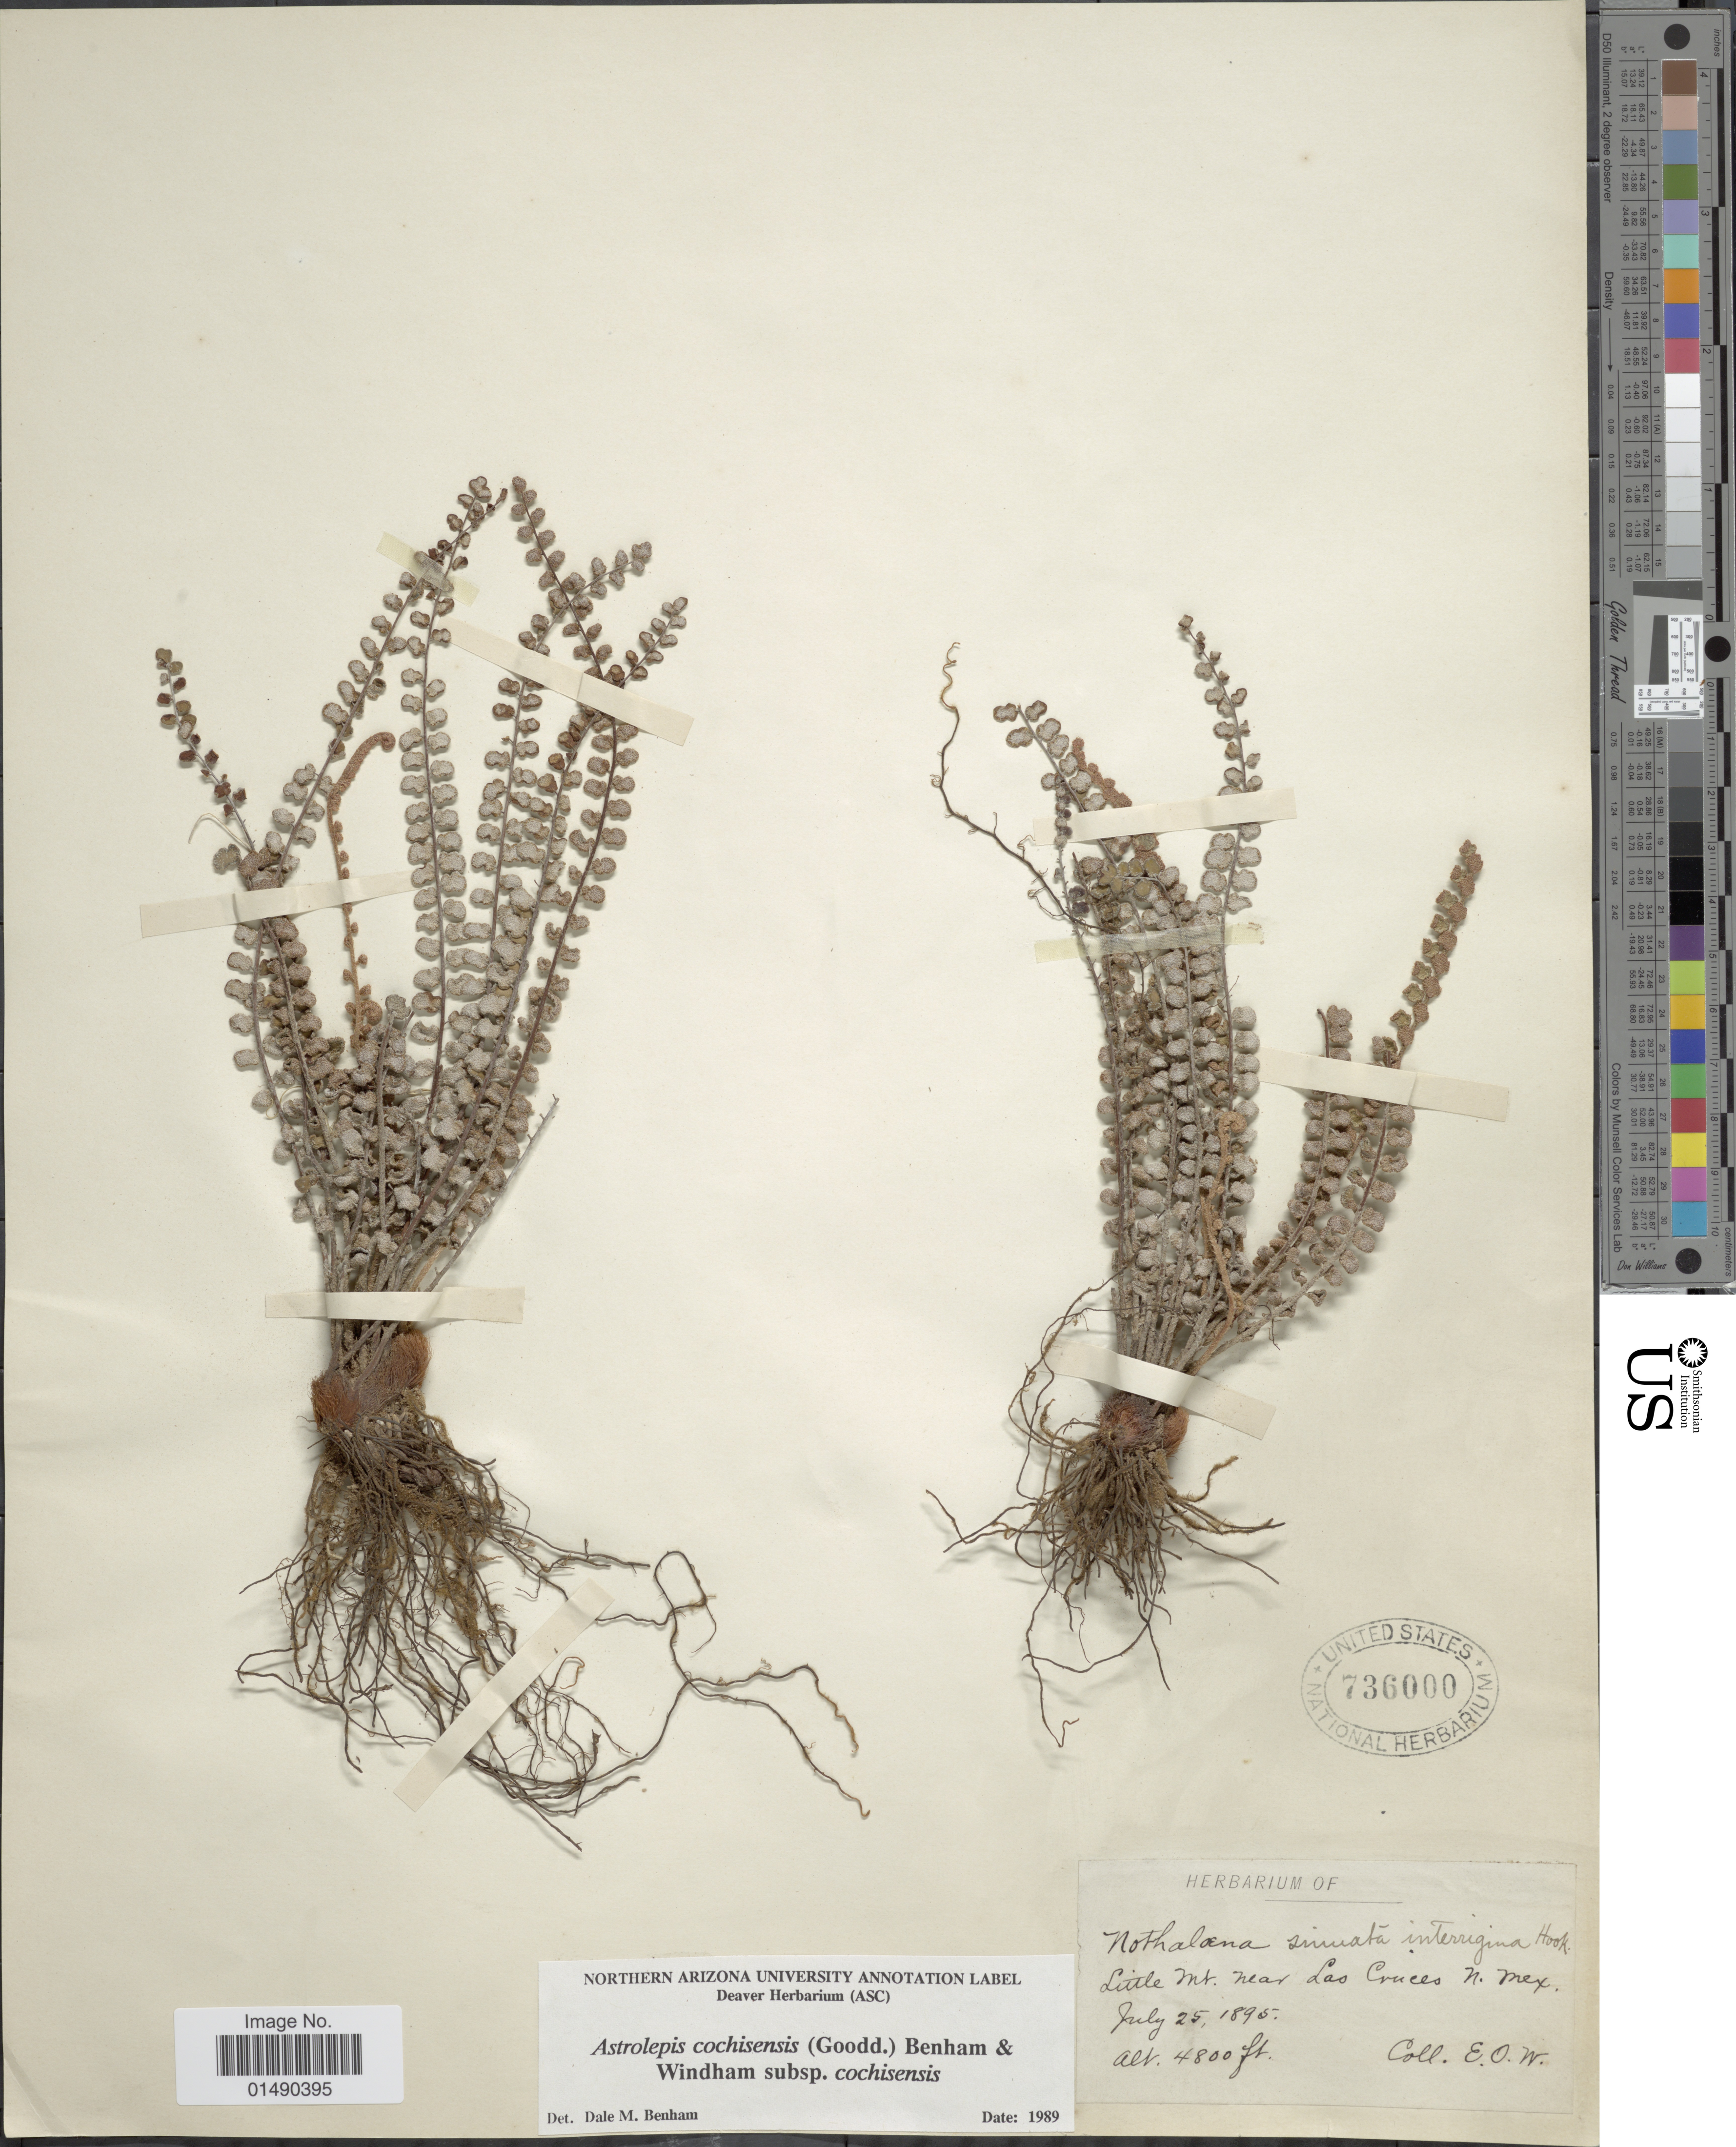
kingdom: Plantae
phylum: Tracheophyta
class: Polypodiopsida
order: Polypodiales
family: Pteridaceae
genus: Astrolepis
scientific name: Astrolepis cochisensis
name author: (C.O. Goodd.) D.M. Benham & Windham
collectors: E. O. Wooton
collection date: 1895-07-25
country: United States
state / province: New Mexico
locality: Little Mt. near Las Cruces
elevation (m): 1463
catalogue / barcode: US 736000